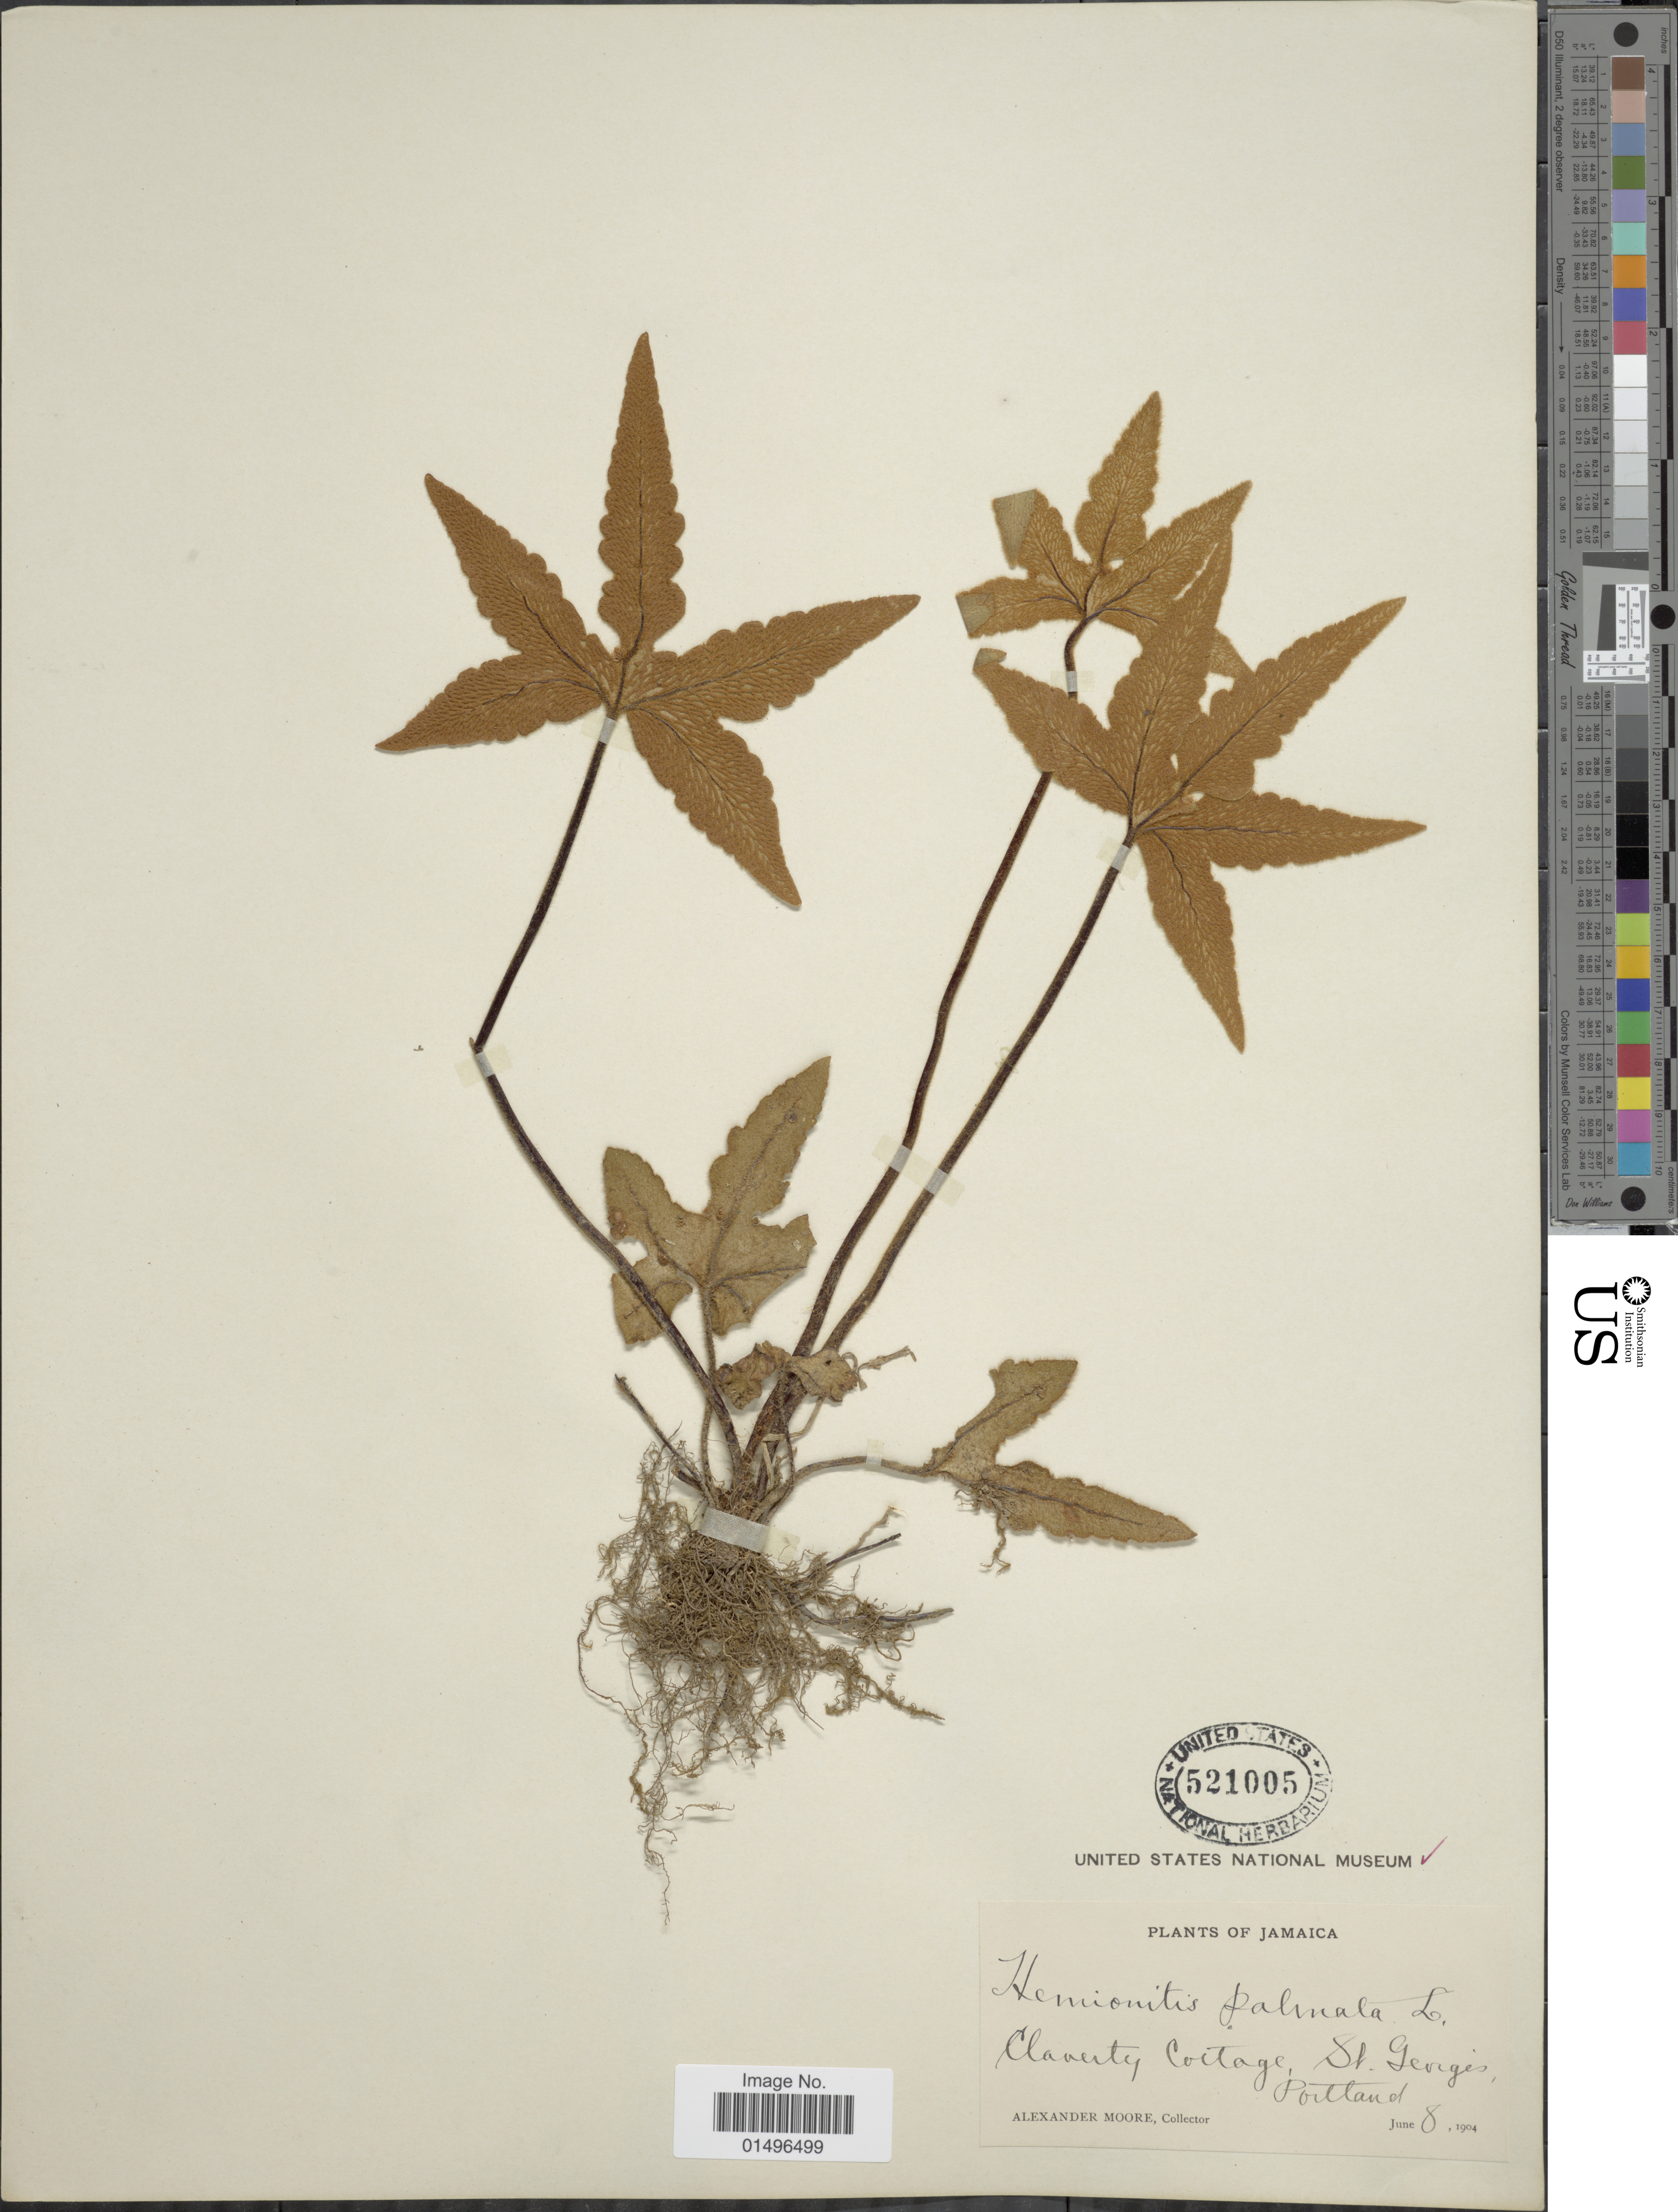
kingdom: Plantae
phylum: Tracheophyta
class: Polypodiopsida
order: Polypodiales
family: Pteridaceae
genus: Hemionitis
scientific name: Hemionitis palmata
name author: L.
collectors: A. Moore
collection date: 1904-06-08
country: Jamaica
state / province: Portland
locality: Jamaica, Claverty Cottage, St. George's.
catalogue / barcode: US 521005